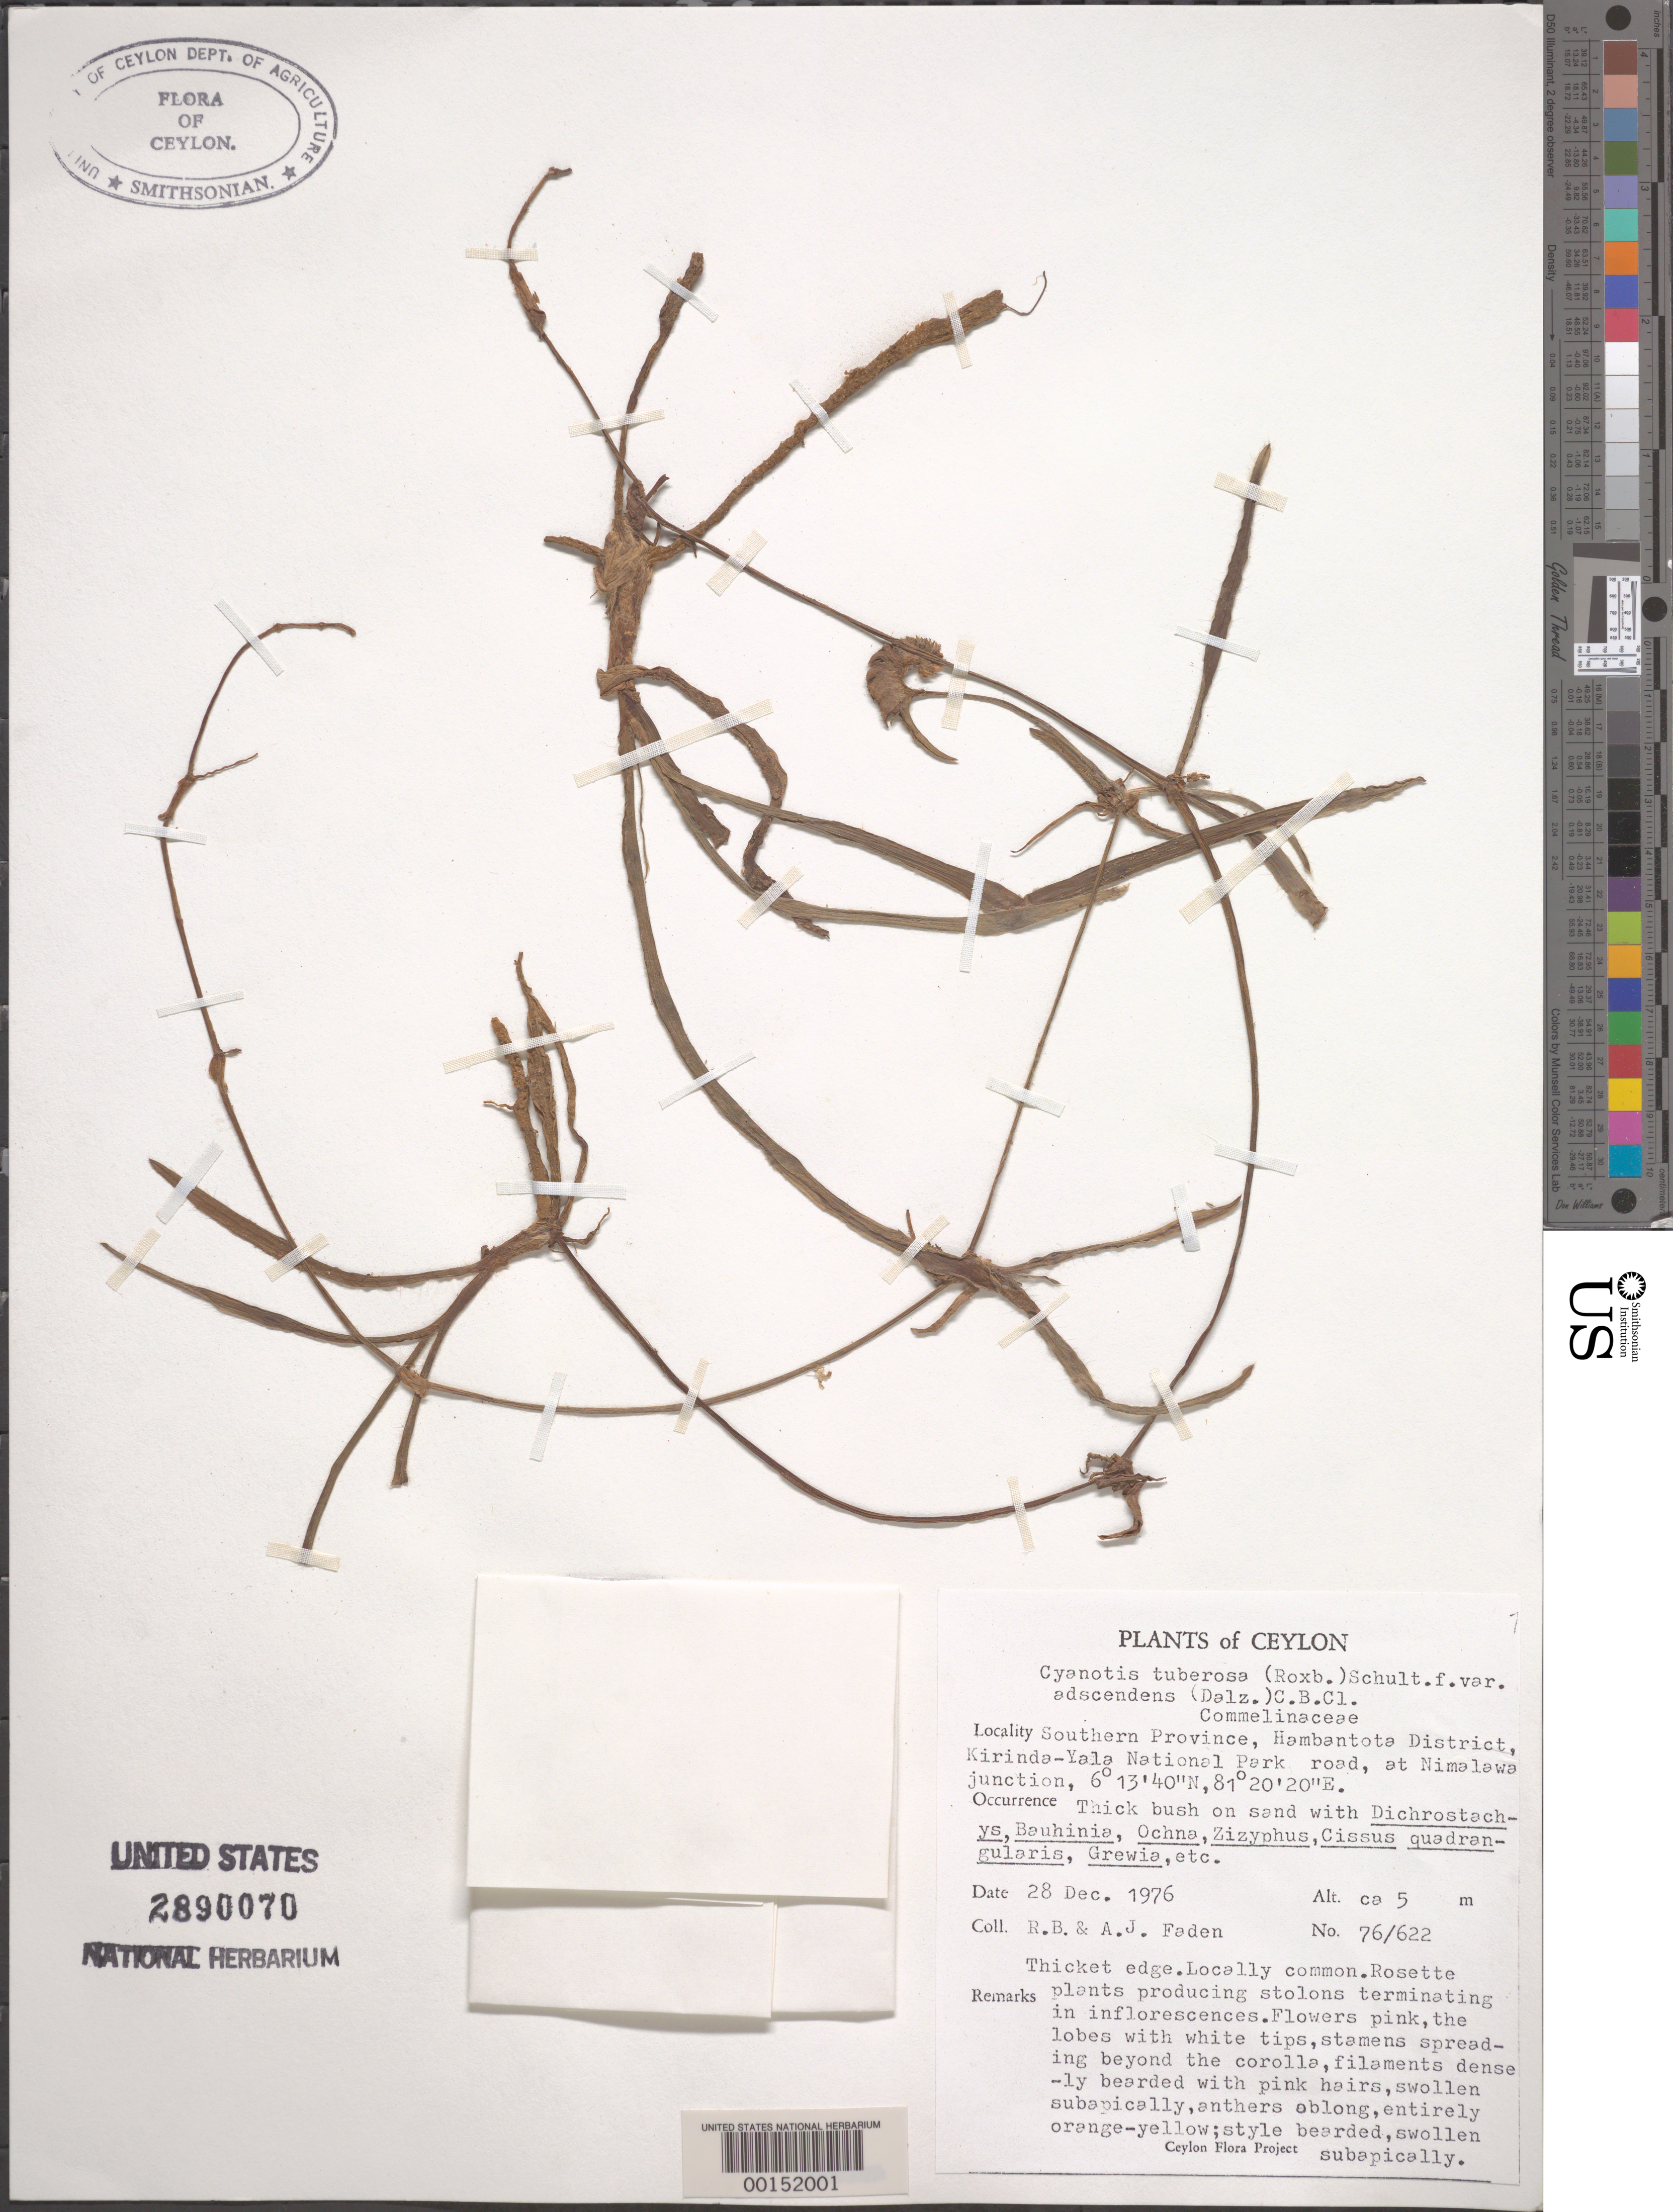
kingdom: Plantae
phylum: Tracheophyta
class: Liliopsida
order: Commelinales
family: Commelinaceae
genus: Cyanotis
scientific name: Cyanotis tuberosa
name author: (Roxb.) Schult. & Schult. f.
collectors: R. B. Faden & A. J. Faden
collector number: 76/622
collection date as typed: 28 Dec 1976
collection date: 1976-12-28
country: Sri Lanka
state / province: Southern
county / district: Hambantota Dist.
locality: Nimalawa junction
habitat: Thicket on sand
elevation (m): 5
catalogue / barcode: US 2890070